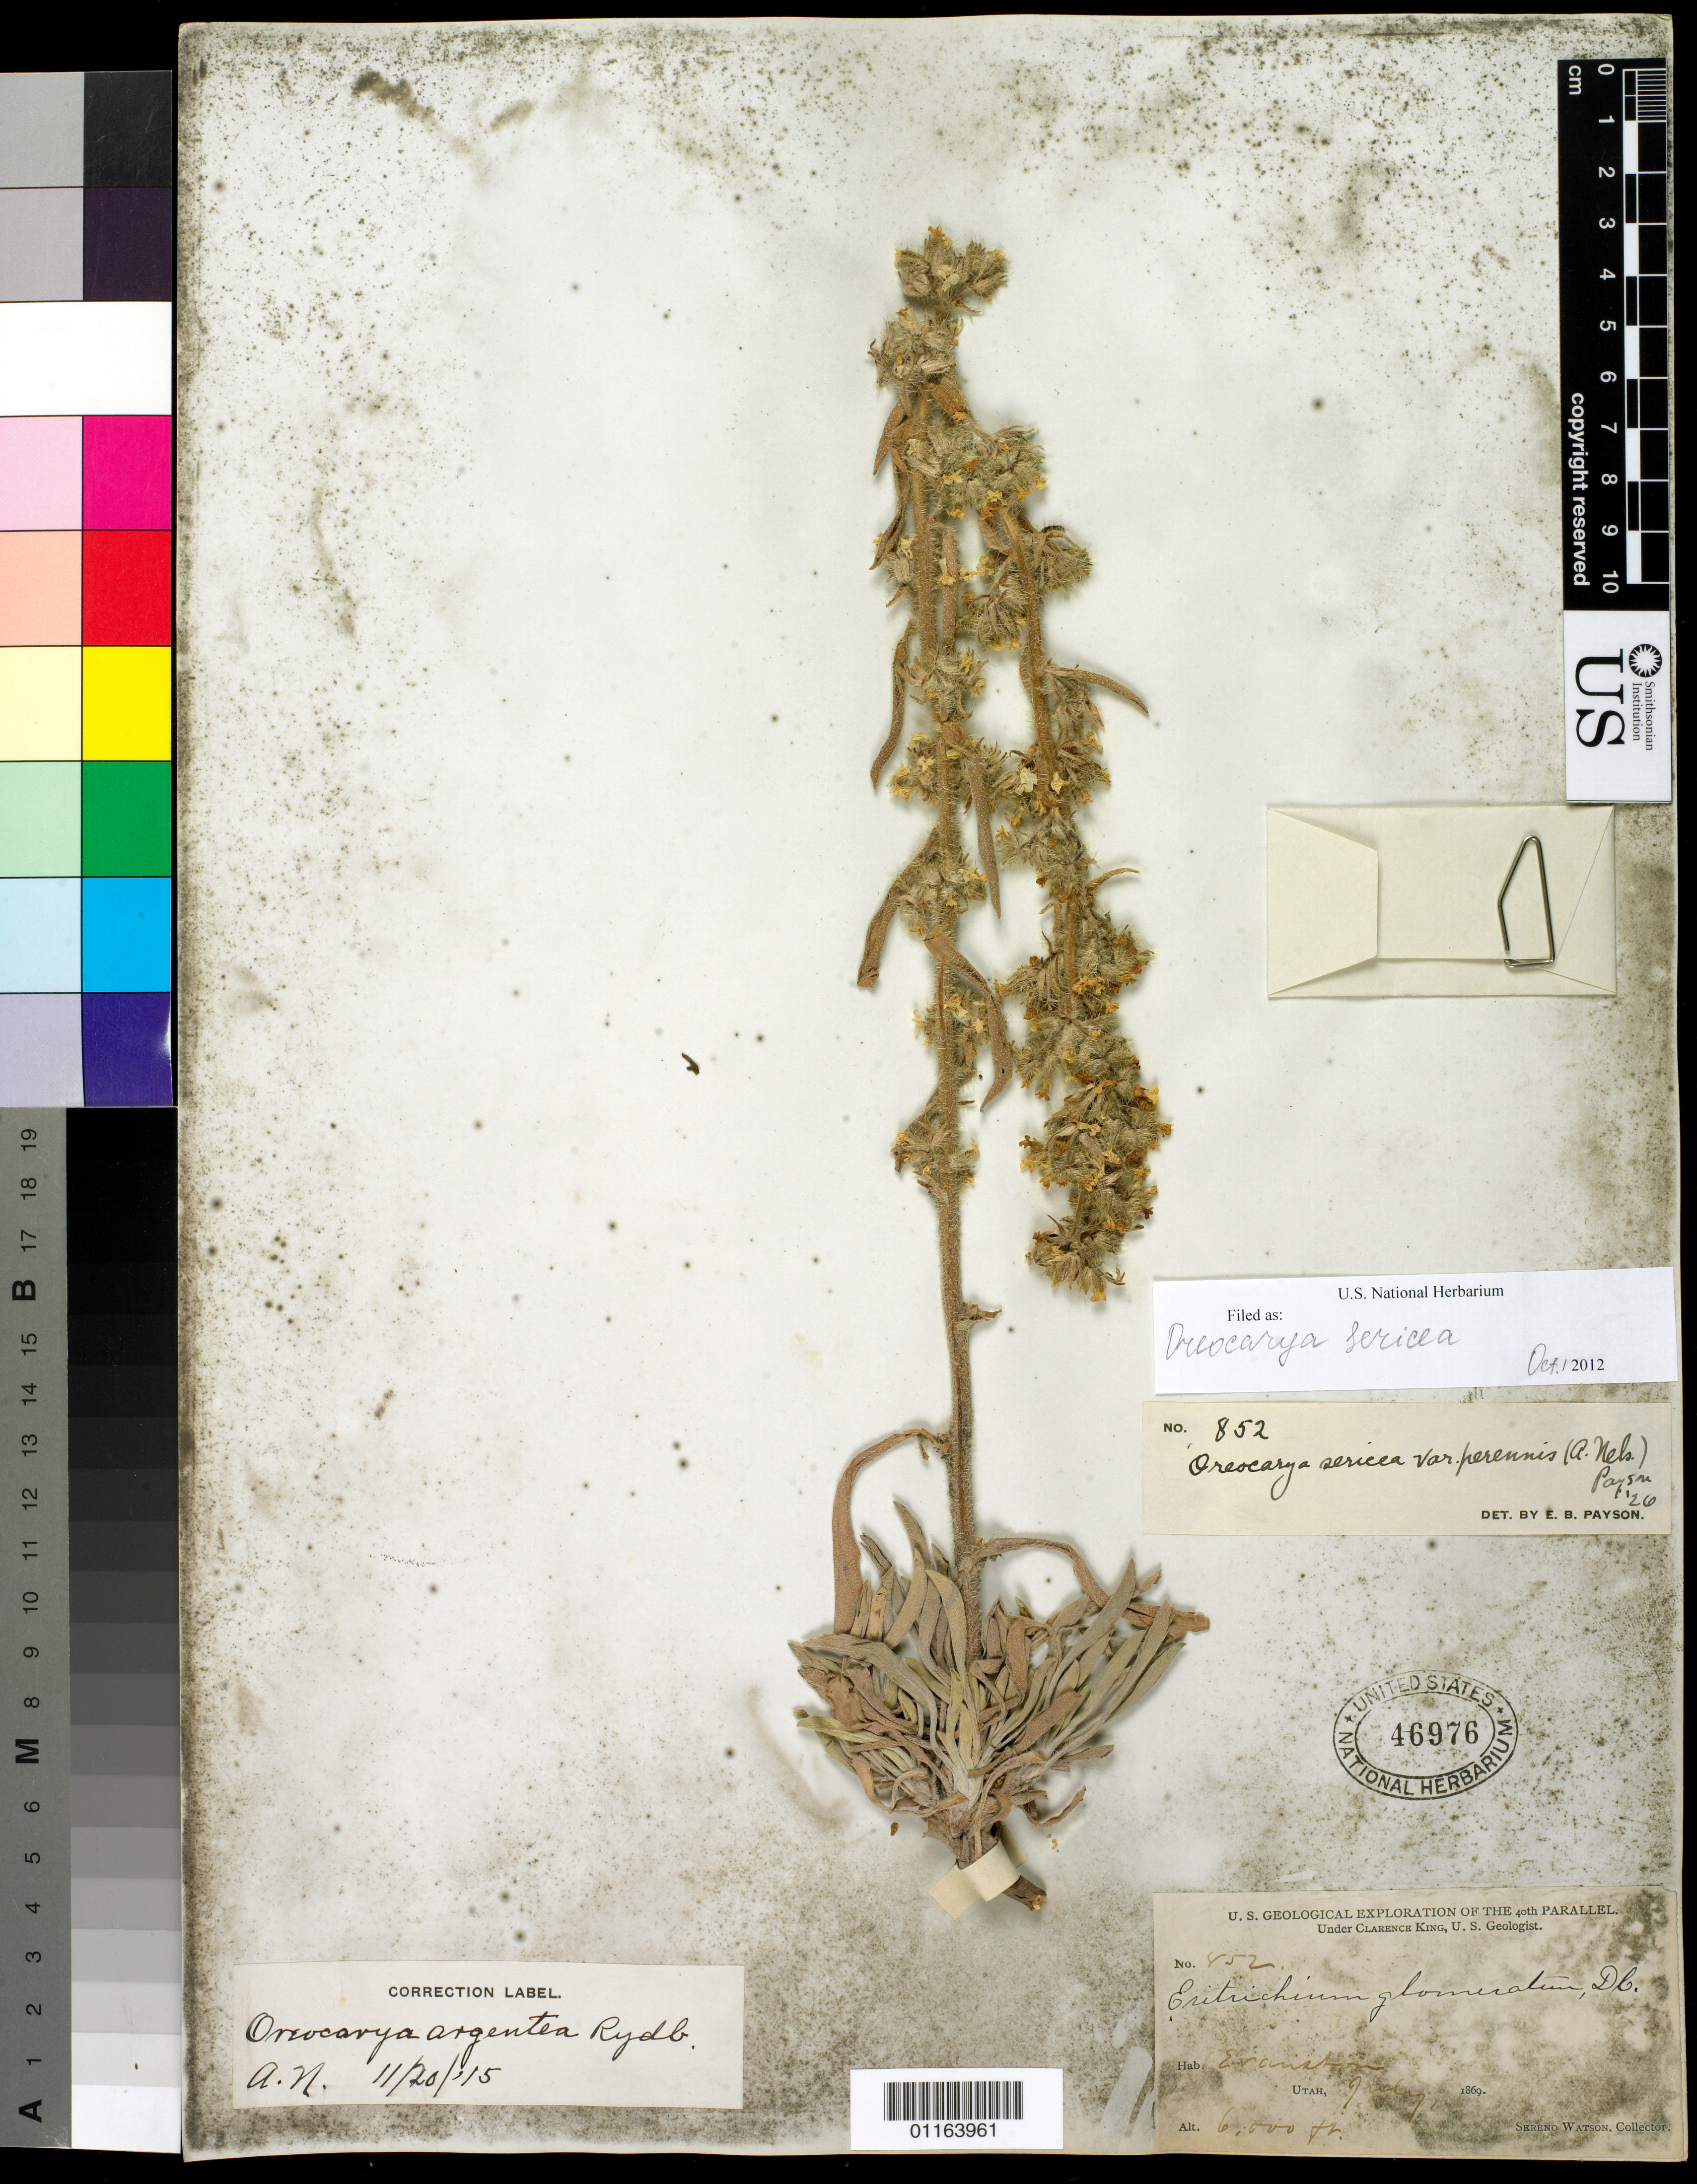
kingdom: Plantae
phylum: Tracheophyta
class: Magnoliopsida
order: Boraginales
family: Boraginaceae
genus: Oreocarya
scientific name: Oreocarya sericea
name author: (A. Gray) Greene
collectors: S. Watson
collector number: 452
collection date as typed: Jul 1869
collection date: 1869-07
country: United States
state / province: Utah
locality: Evanston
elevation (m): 1829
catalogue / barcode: US 46976